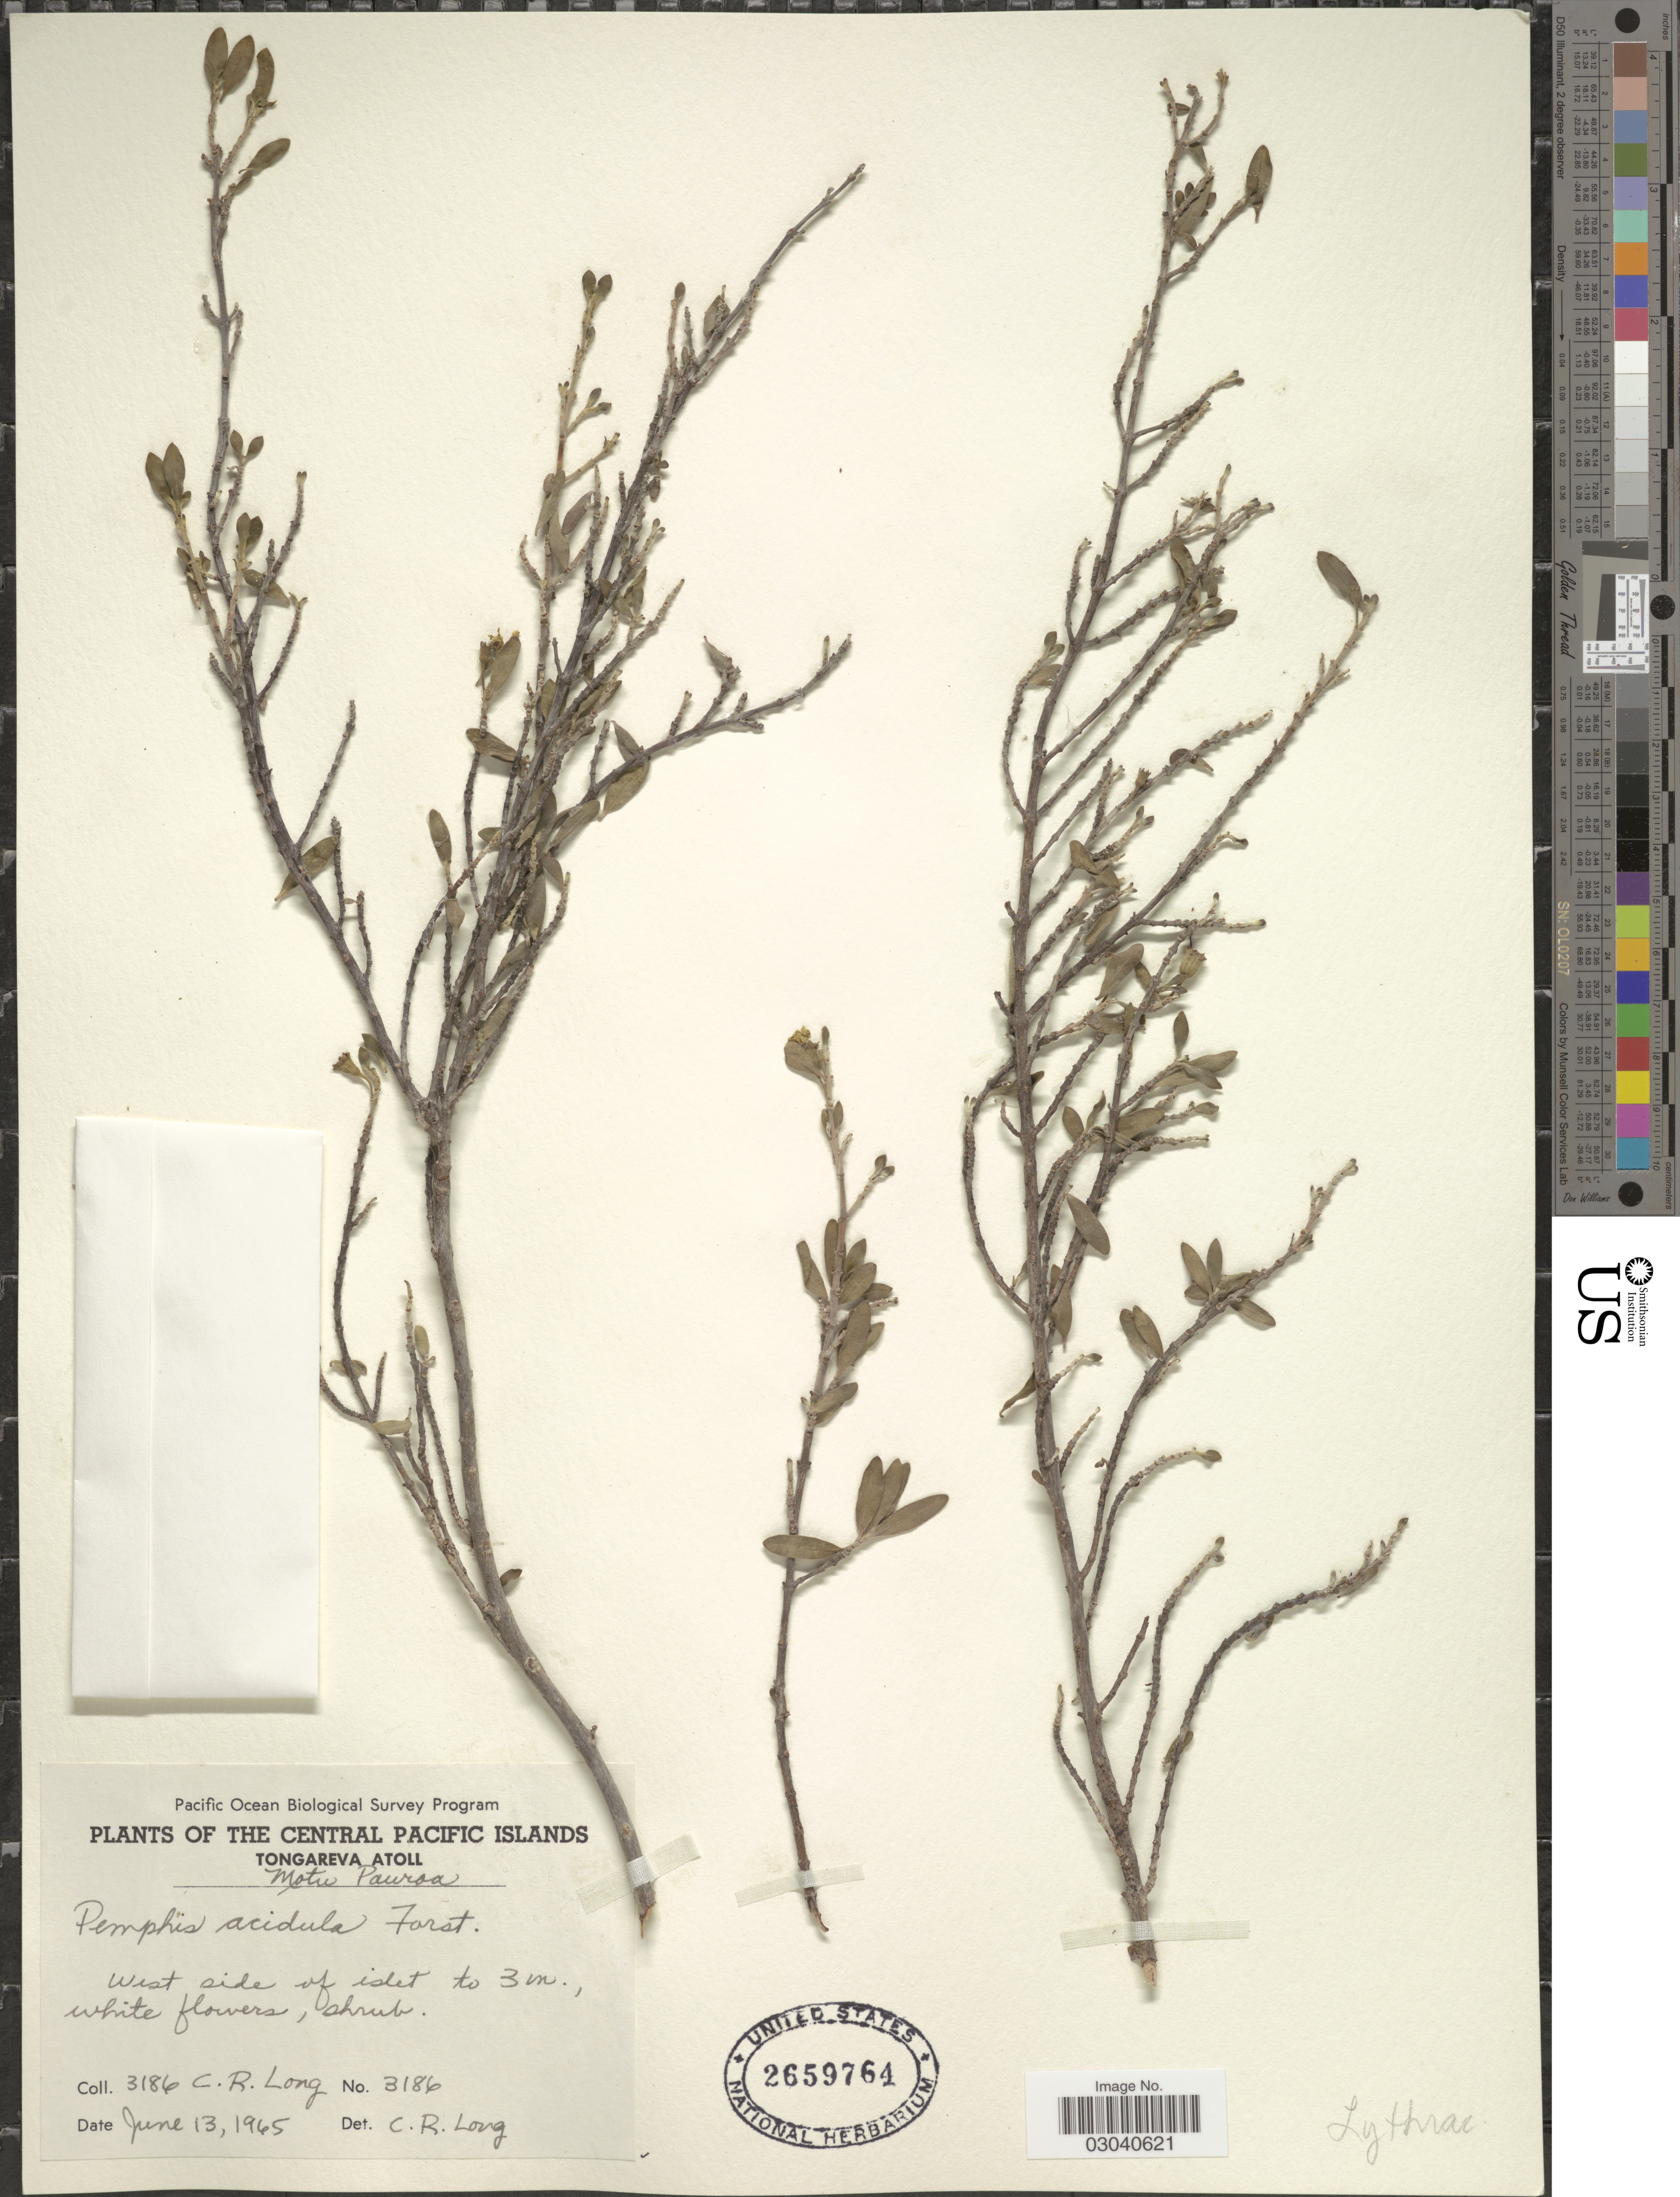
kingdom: Plantae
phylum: Tracheophyta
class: Magnoliopsida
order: Myrtales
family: Lythraceae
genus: Pemphis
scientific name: Pemphis acidula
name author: J.R. Forst. & G. Forst.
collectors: C. R. Long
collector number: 3186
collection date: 1965-06-13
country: Cook Islands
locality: Central Pacific Islands. Tongareva Atoll. Motu Pauroa. West side of islet.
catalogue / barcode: US 2659764